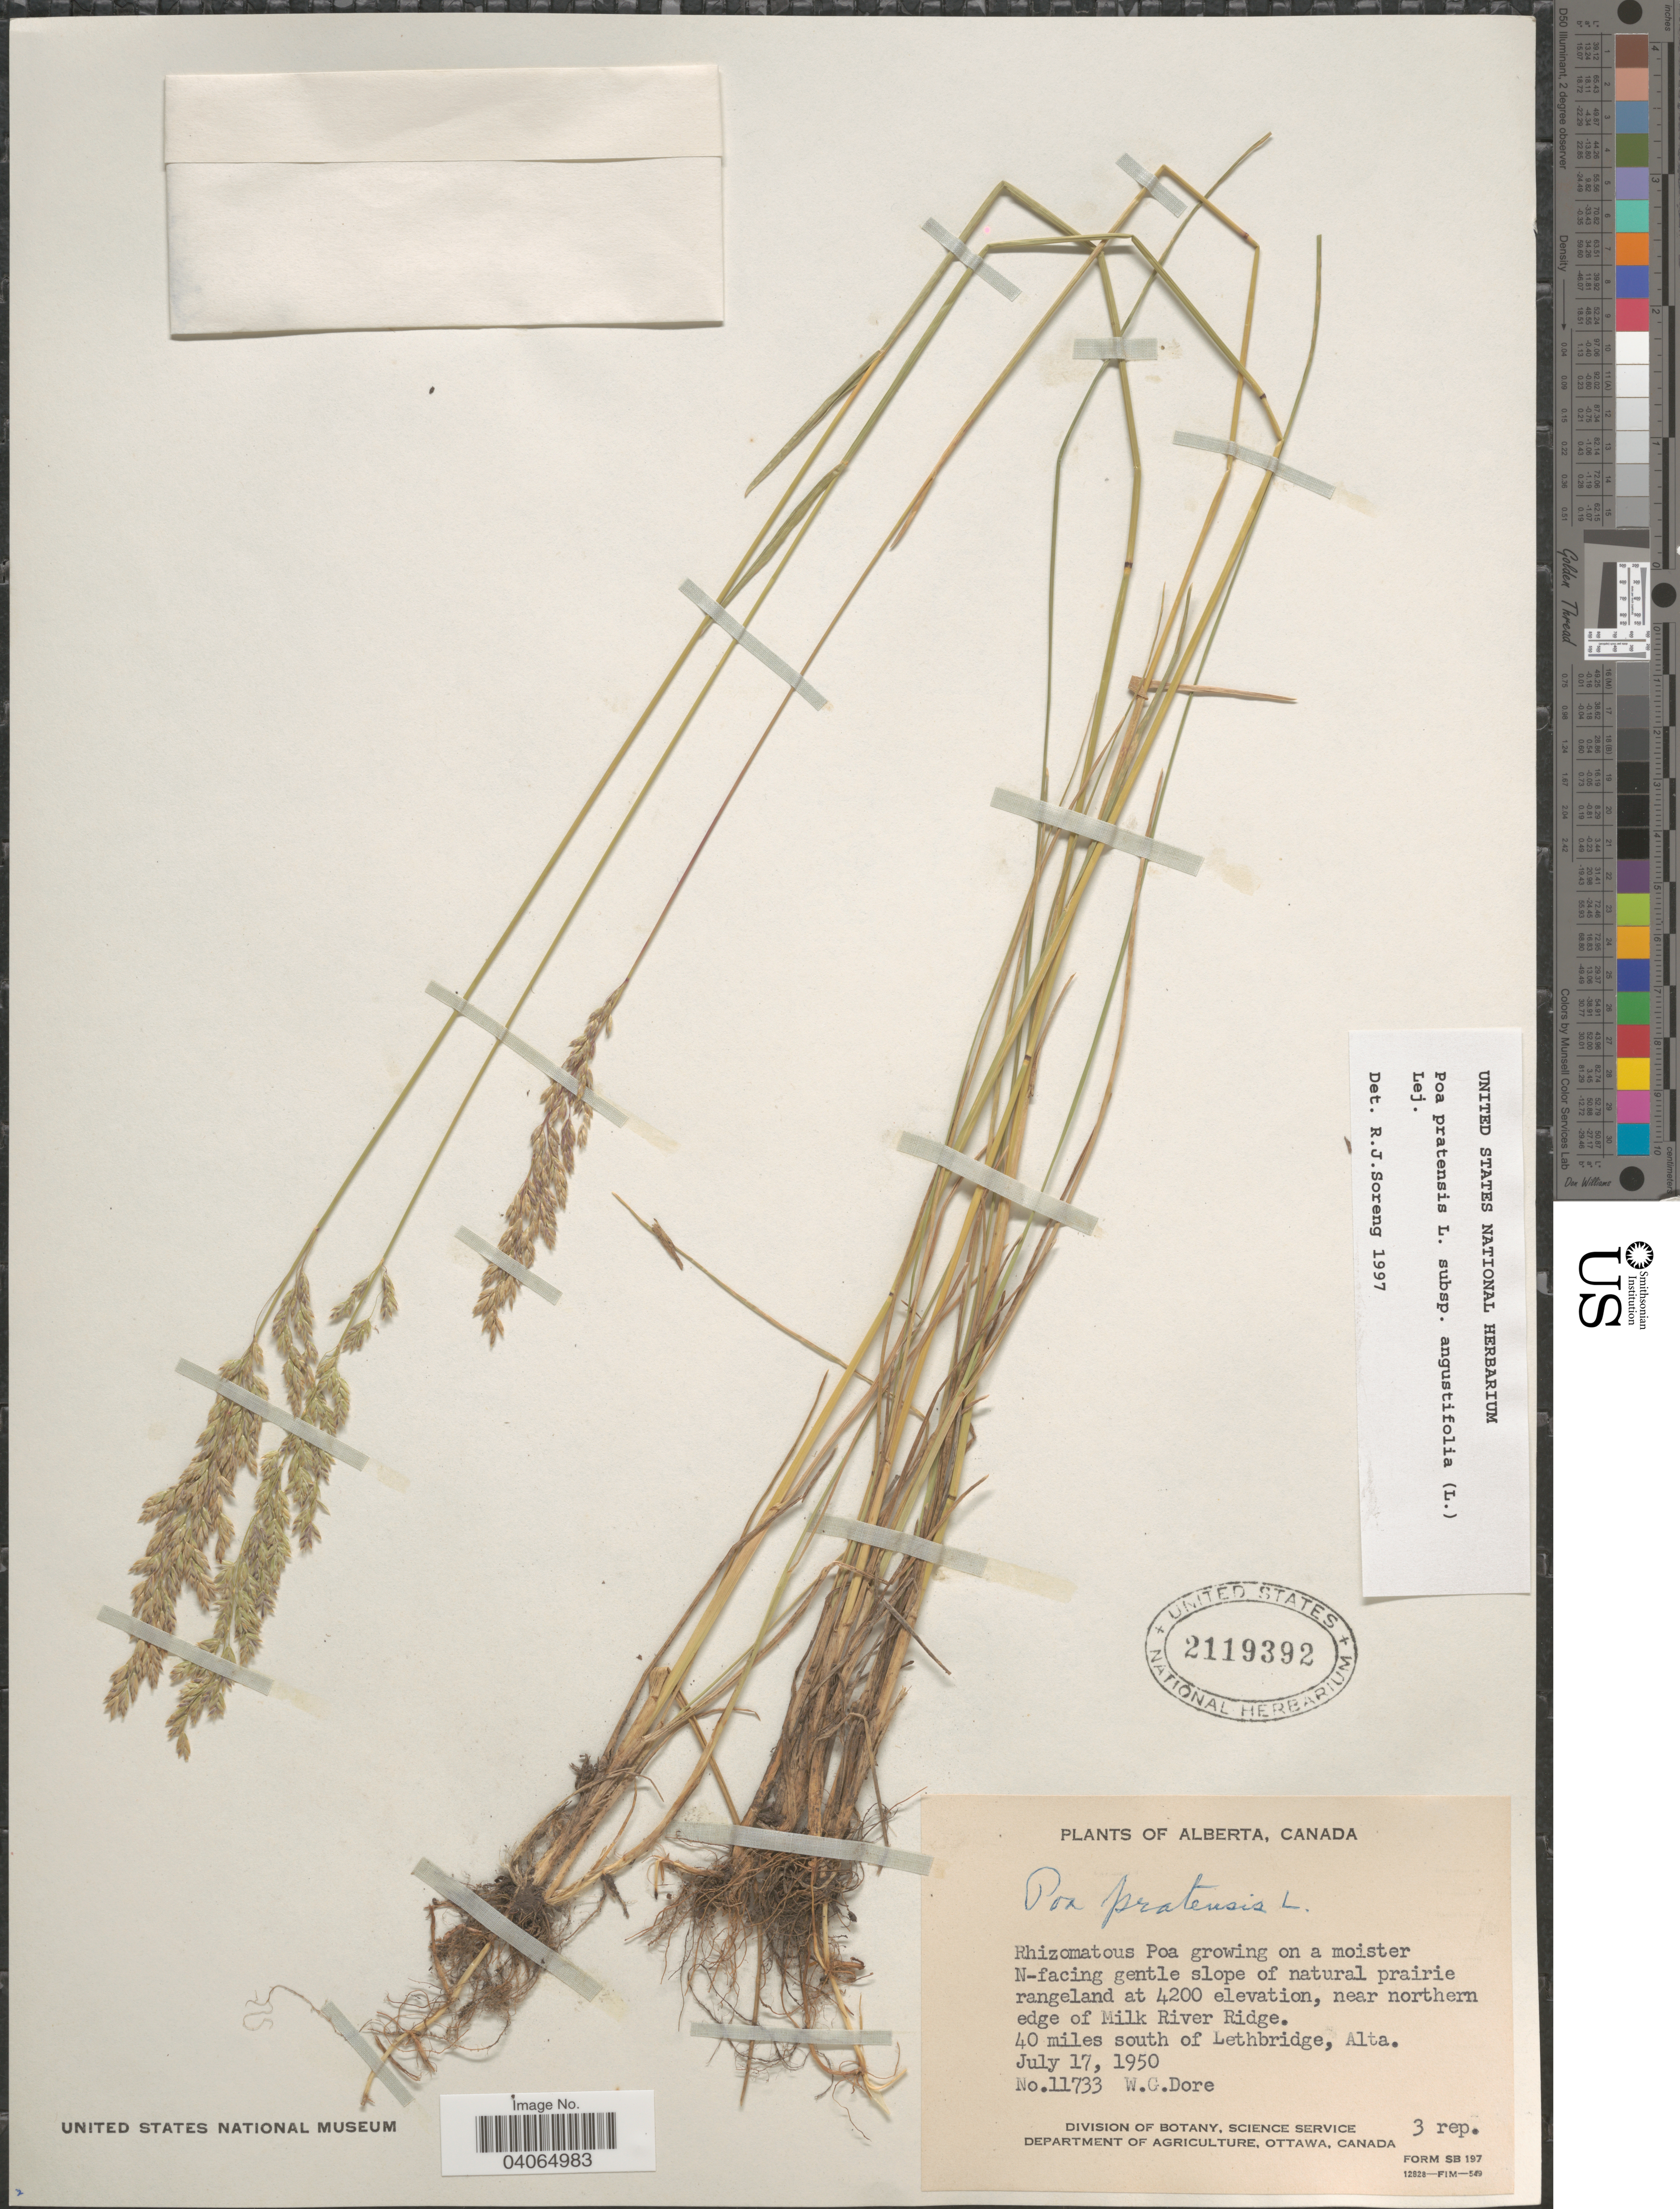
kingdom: Plantae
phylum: Tracheophyta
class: Liliopsida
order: Poales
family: Poaceae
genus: Poa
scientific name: Poa pratensis subsp. angustifolia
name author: (L.) Lej.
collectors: W. Dore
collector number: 11733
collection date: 1950-07-17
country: Canada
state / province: Alberta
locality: N-facing gentle slope of natural prairie rangeland, near northern edge of Milk River Ridge. 40 miles south of Lethbridge.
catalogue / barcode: US 2119392